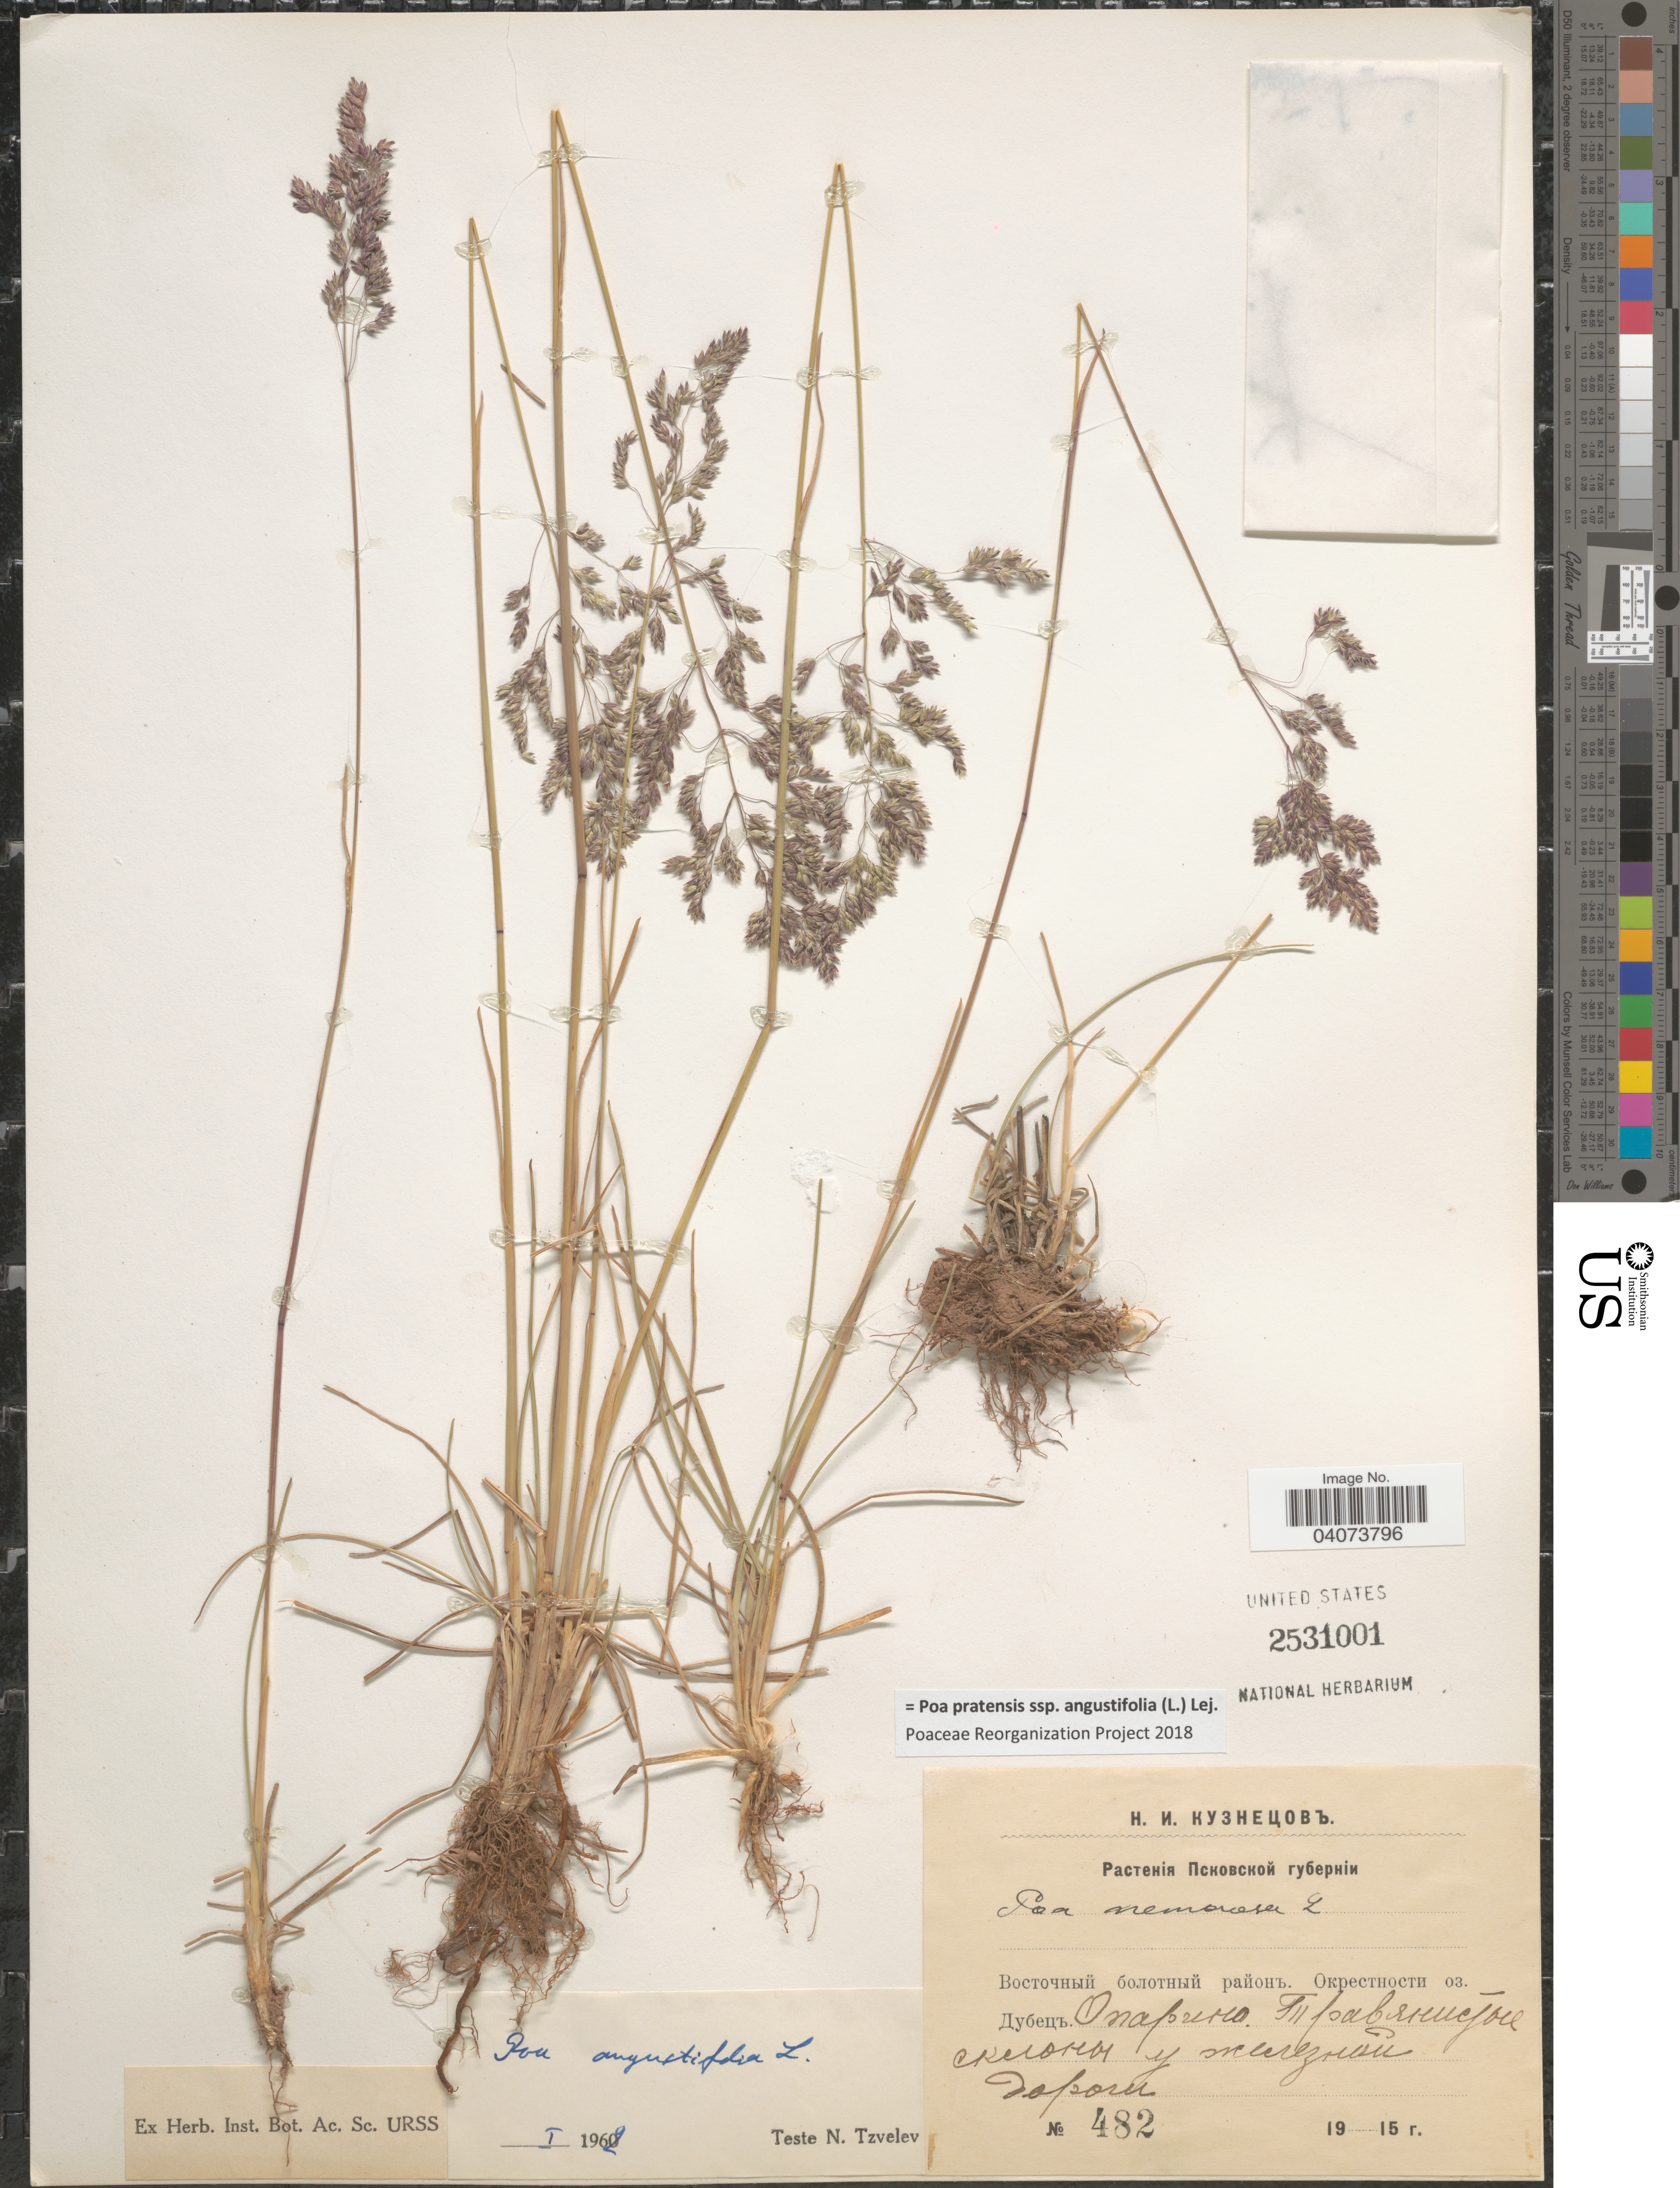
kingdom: Plantae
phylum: Tracheophyta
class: Liliopsida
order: Poales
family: Poaceae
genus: Poa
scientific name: Poa pratensis subsp. angustifolia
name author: (L.) Lej.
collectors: N. Kuznetsov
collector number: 482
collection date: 1915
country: Russian Federation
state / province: Pskov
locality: Vicinity of lake Dubets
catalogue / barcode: US 2531001